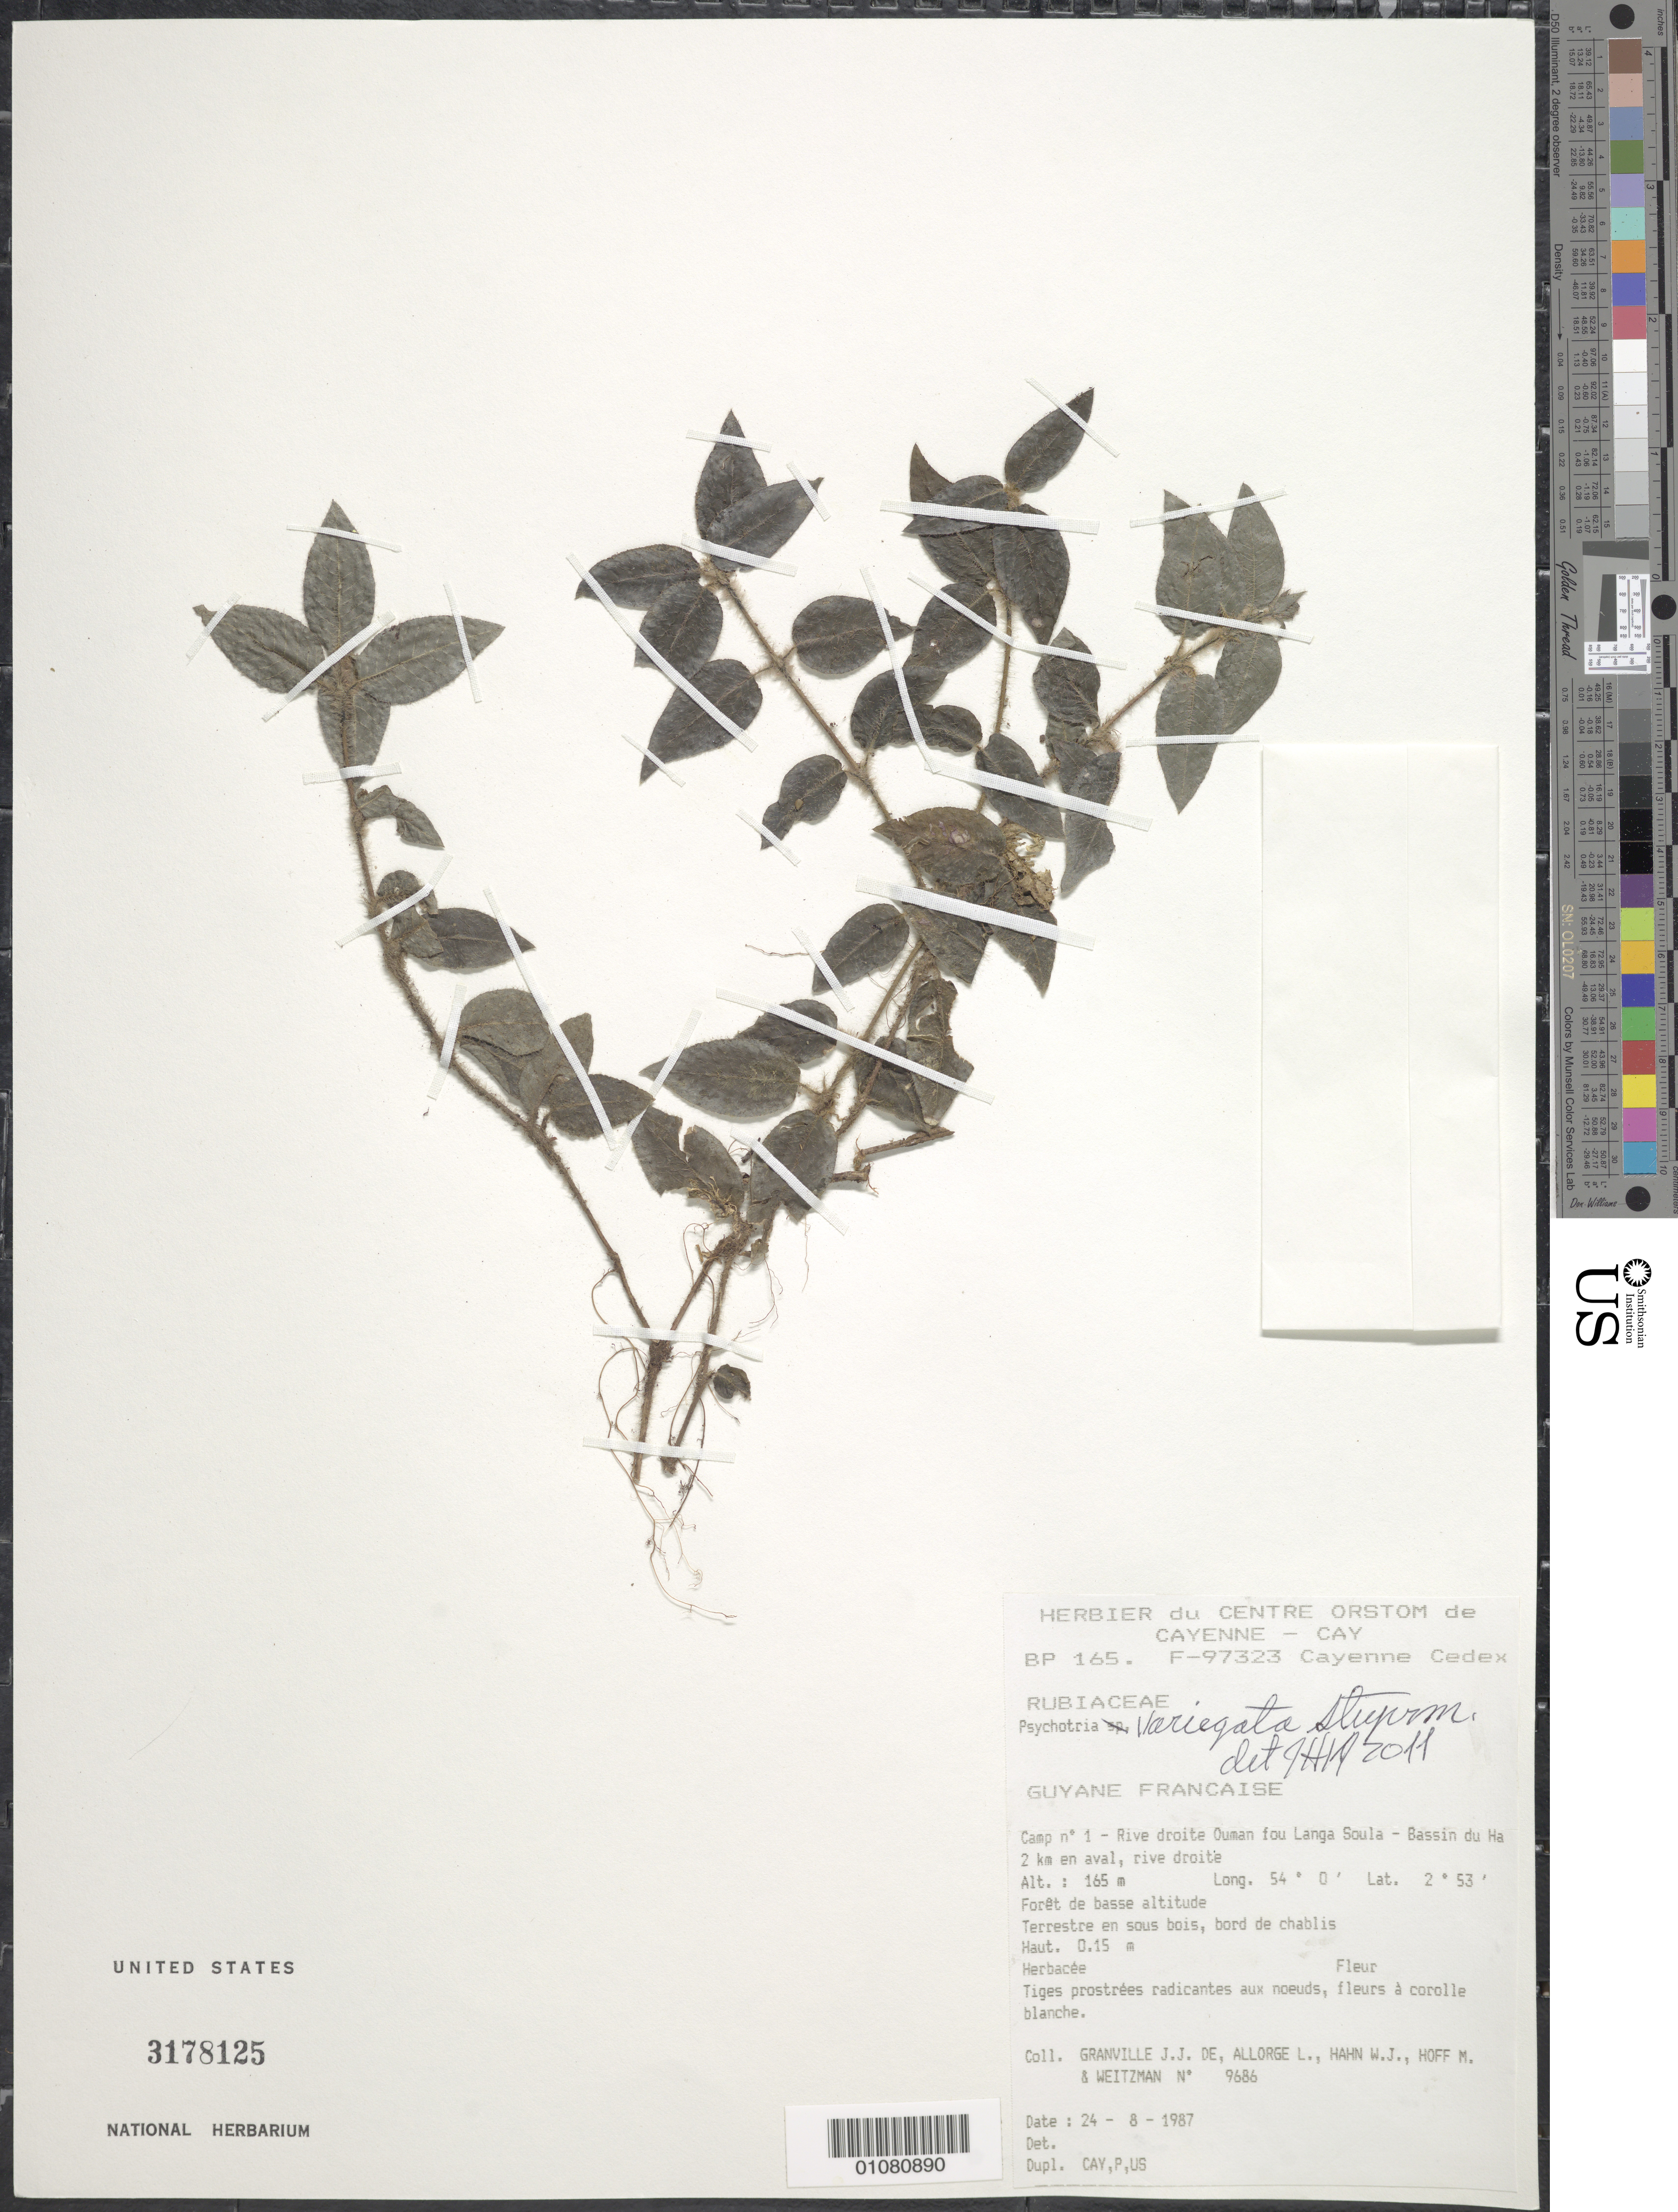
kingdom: Plantae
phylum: Tracheophyta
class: Magnoliopsida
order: Gentianales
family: Rubiaceae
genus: Palicourea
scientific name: Palicourea debilis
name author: (Müll. Arg.) Delprete & J.H. Kirkbr.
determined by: Kirkbride, J. H., Jr.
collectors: J.-J. de Granville, L. Allorge, W. J. Hahn, M. Hoff & A. L. Weitzman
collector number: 9686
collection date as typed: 24-Aug-87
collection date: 1987-08-24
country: French Guiana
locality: Camp #1, Ouman fou Langa Soula, Bassin du Haut-Marouini. 2 km en aval. Rive droite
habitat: Forêt de basse altitude. Terrestre en sous bois, bord de chablis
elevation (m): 165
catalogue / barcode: US 3178125